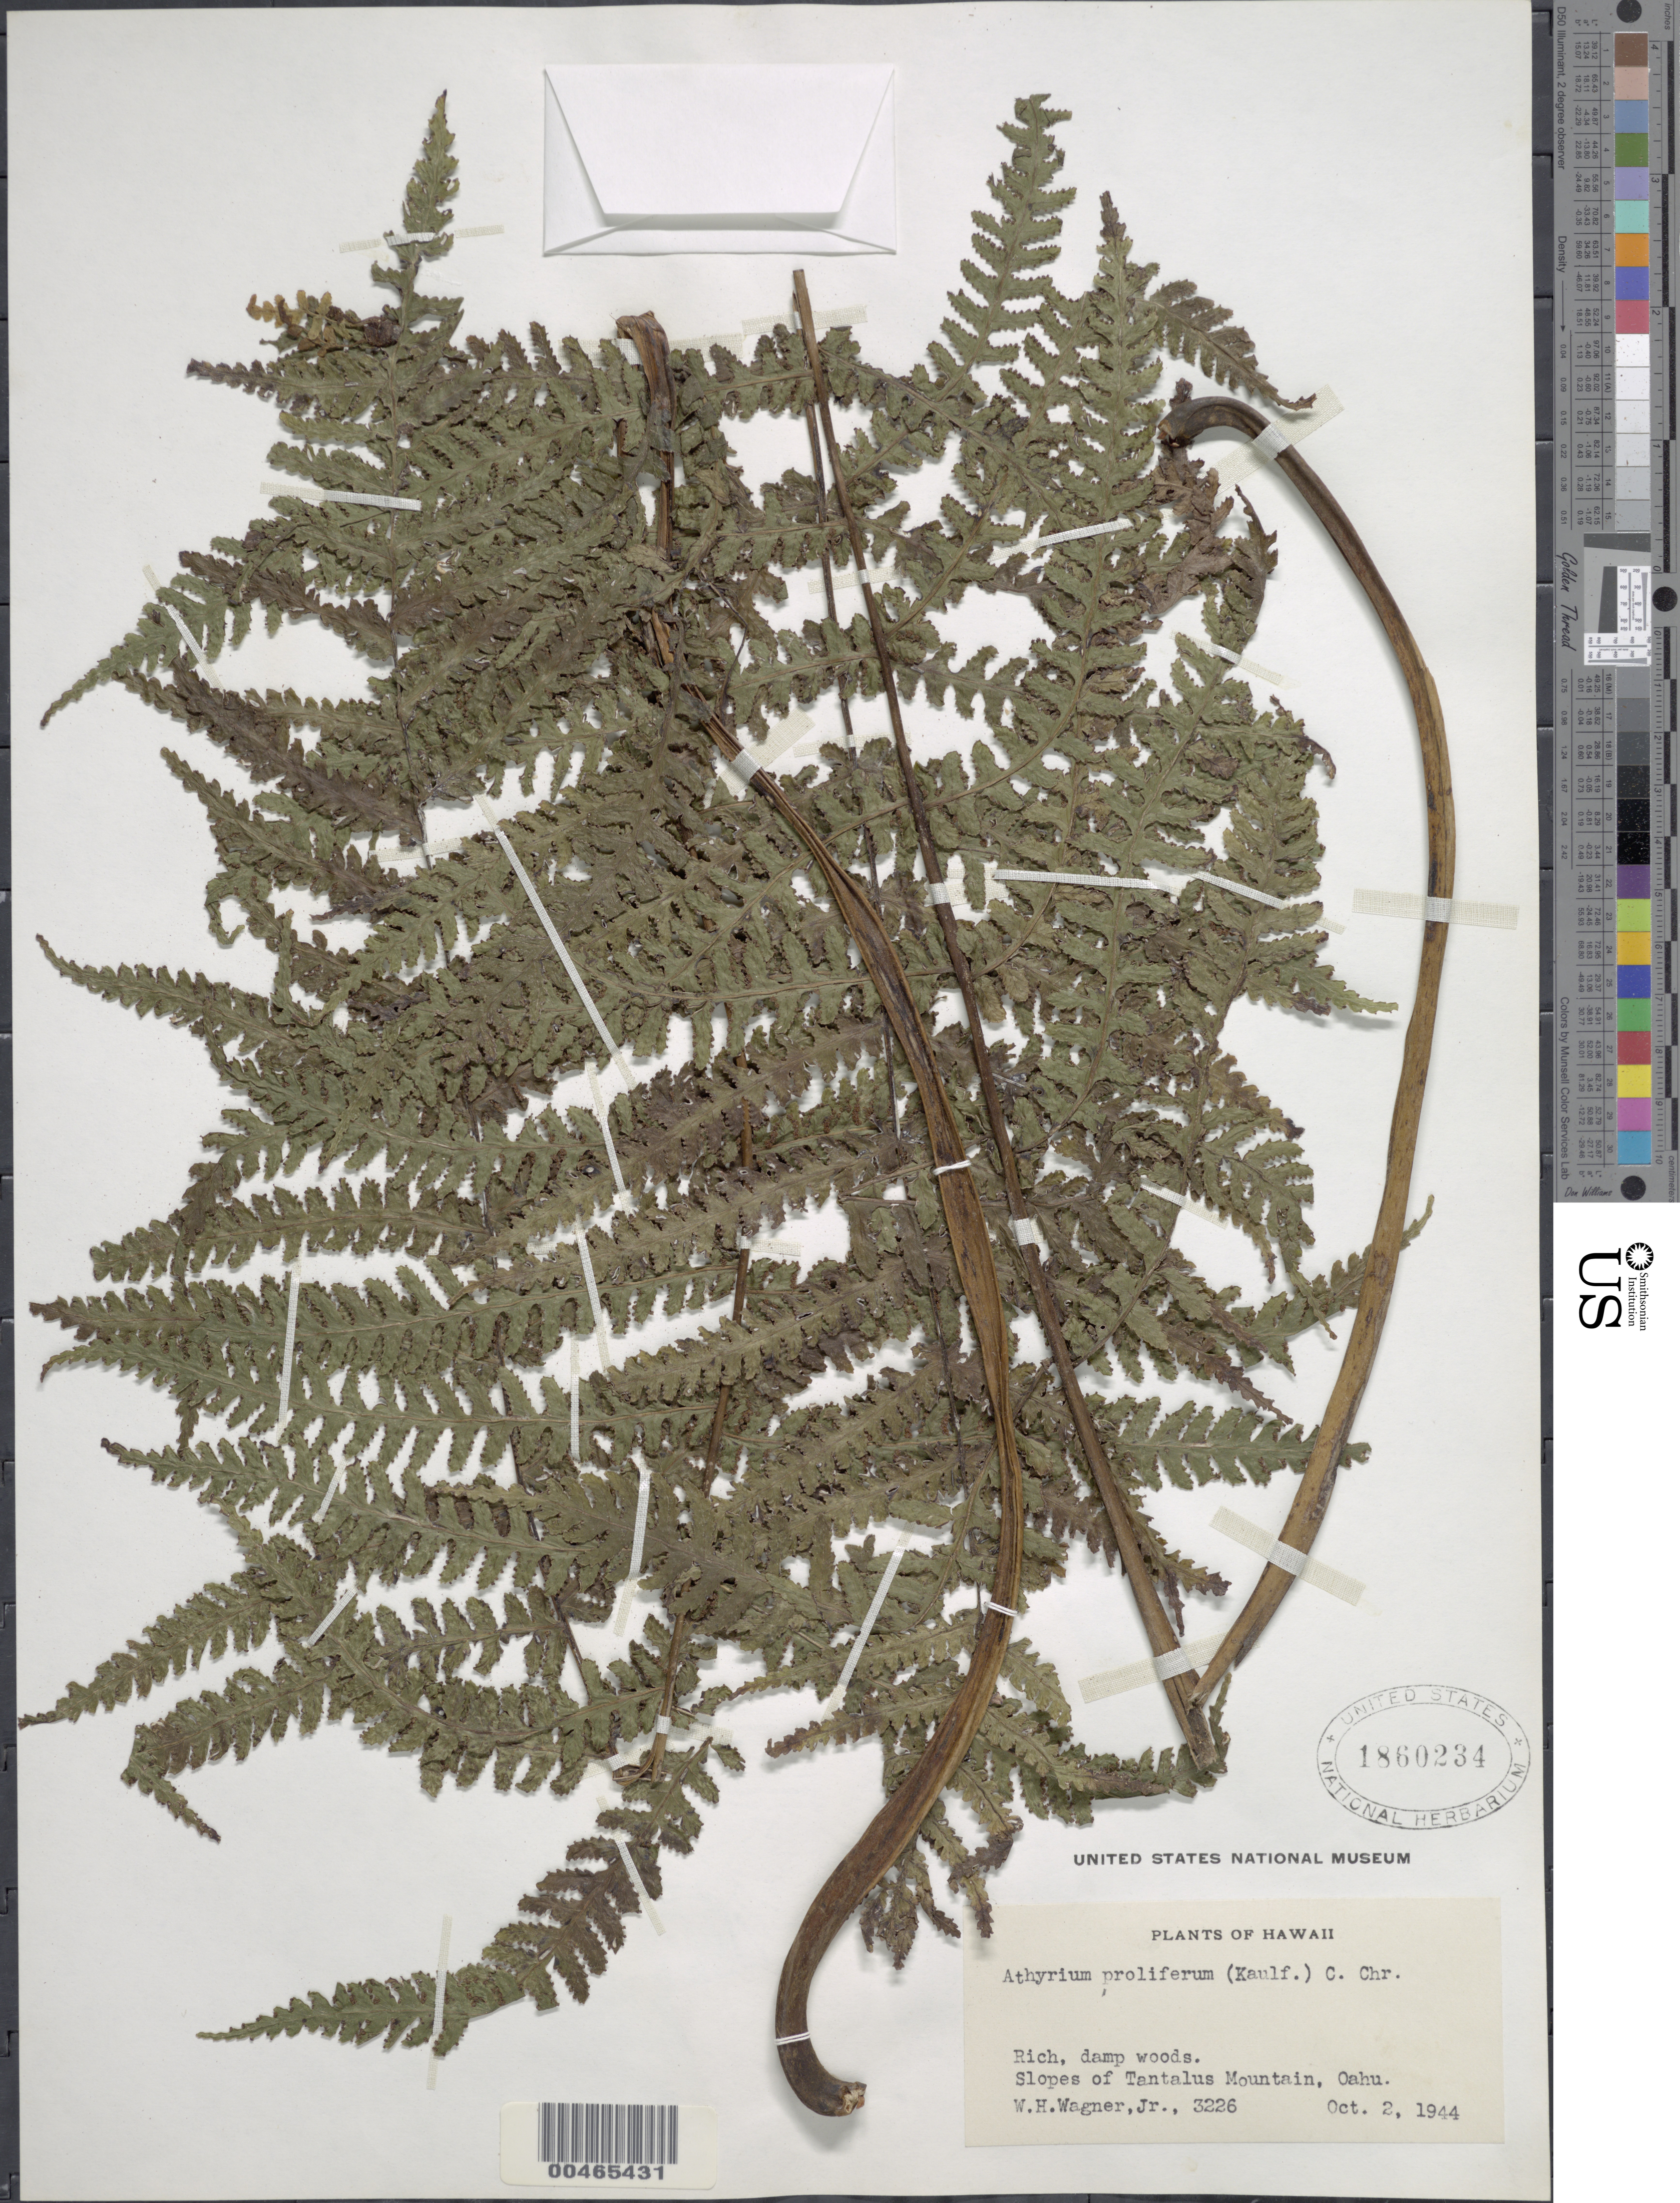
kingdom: Plantae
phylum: Tracheophyta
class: Polypodiopsida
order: Polypodiales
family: Athyriaceae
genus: Deparia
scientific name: Deparia prolifera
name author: (Kaulf.) Hook. & Grev.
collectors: W. H. Wagner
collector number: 3226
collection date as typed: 2 Oct 1944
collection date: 1944-10-02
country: United States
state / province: Hawaii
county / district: Honolulu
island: Oahu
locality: Slopes of Tantalus Mountain, Oahu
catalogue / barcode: US 1860234